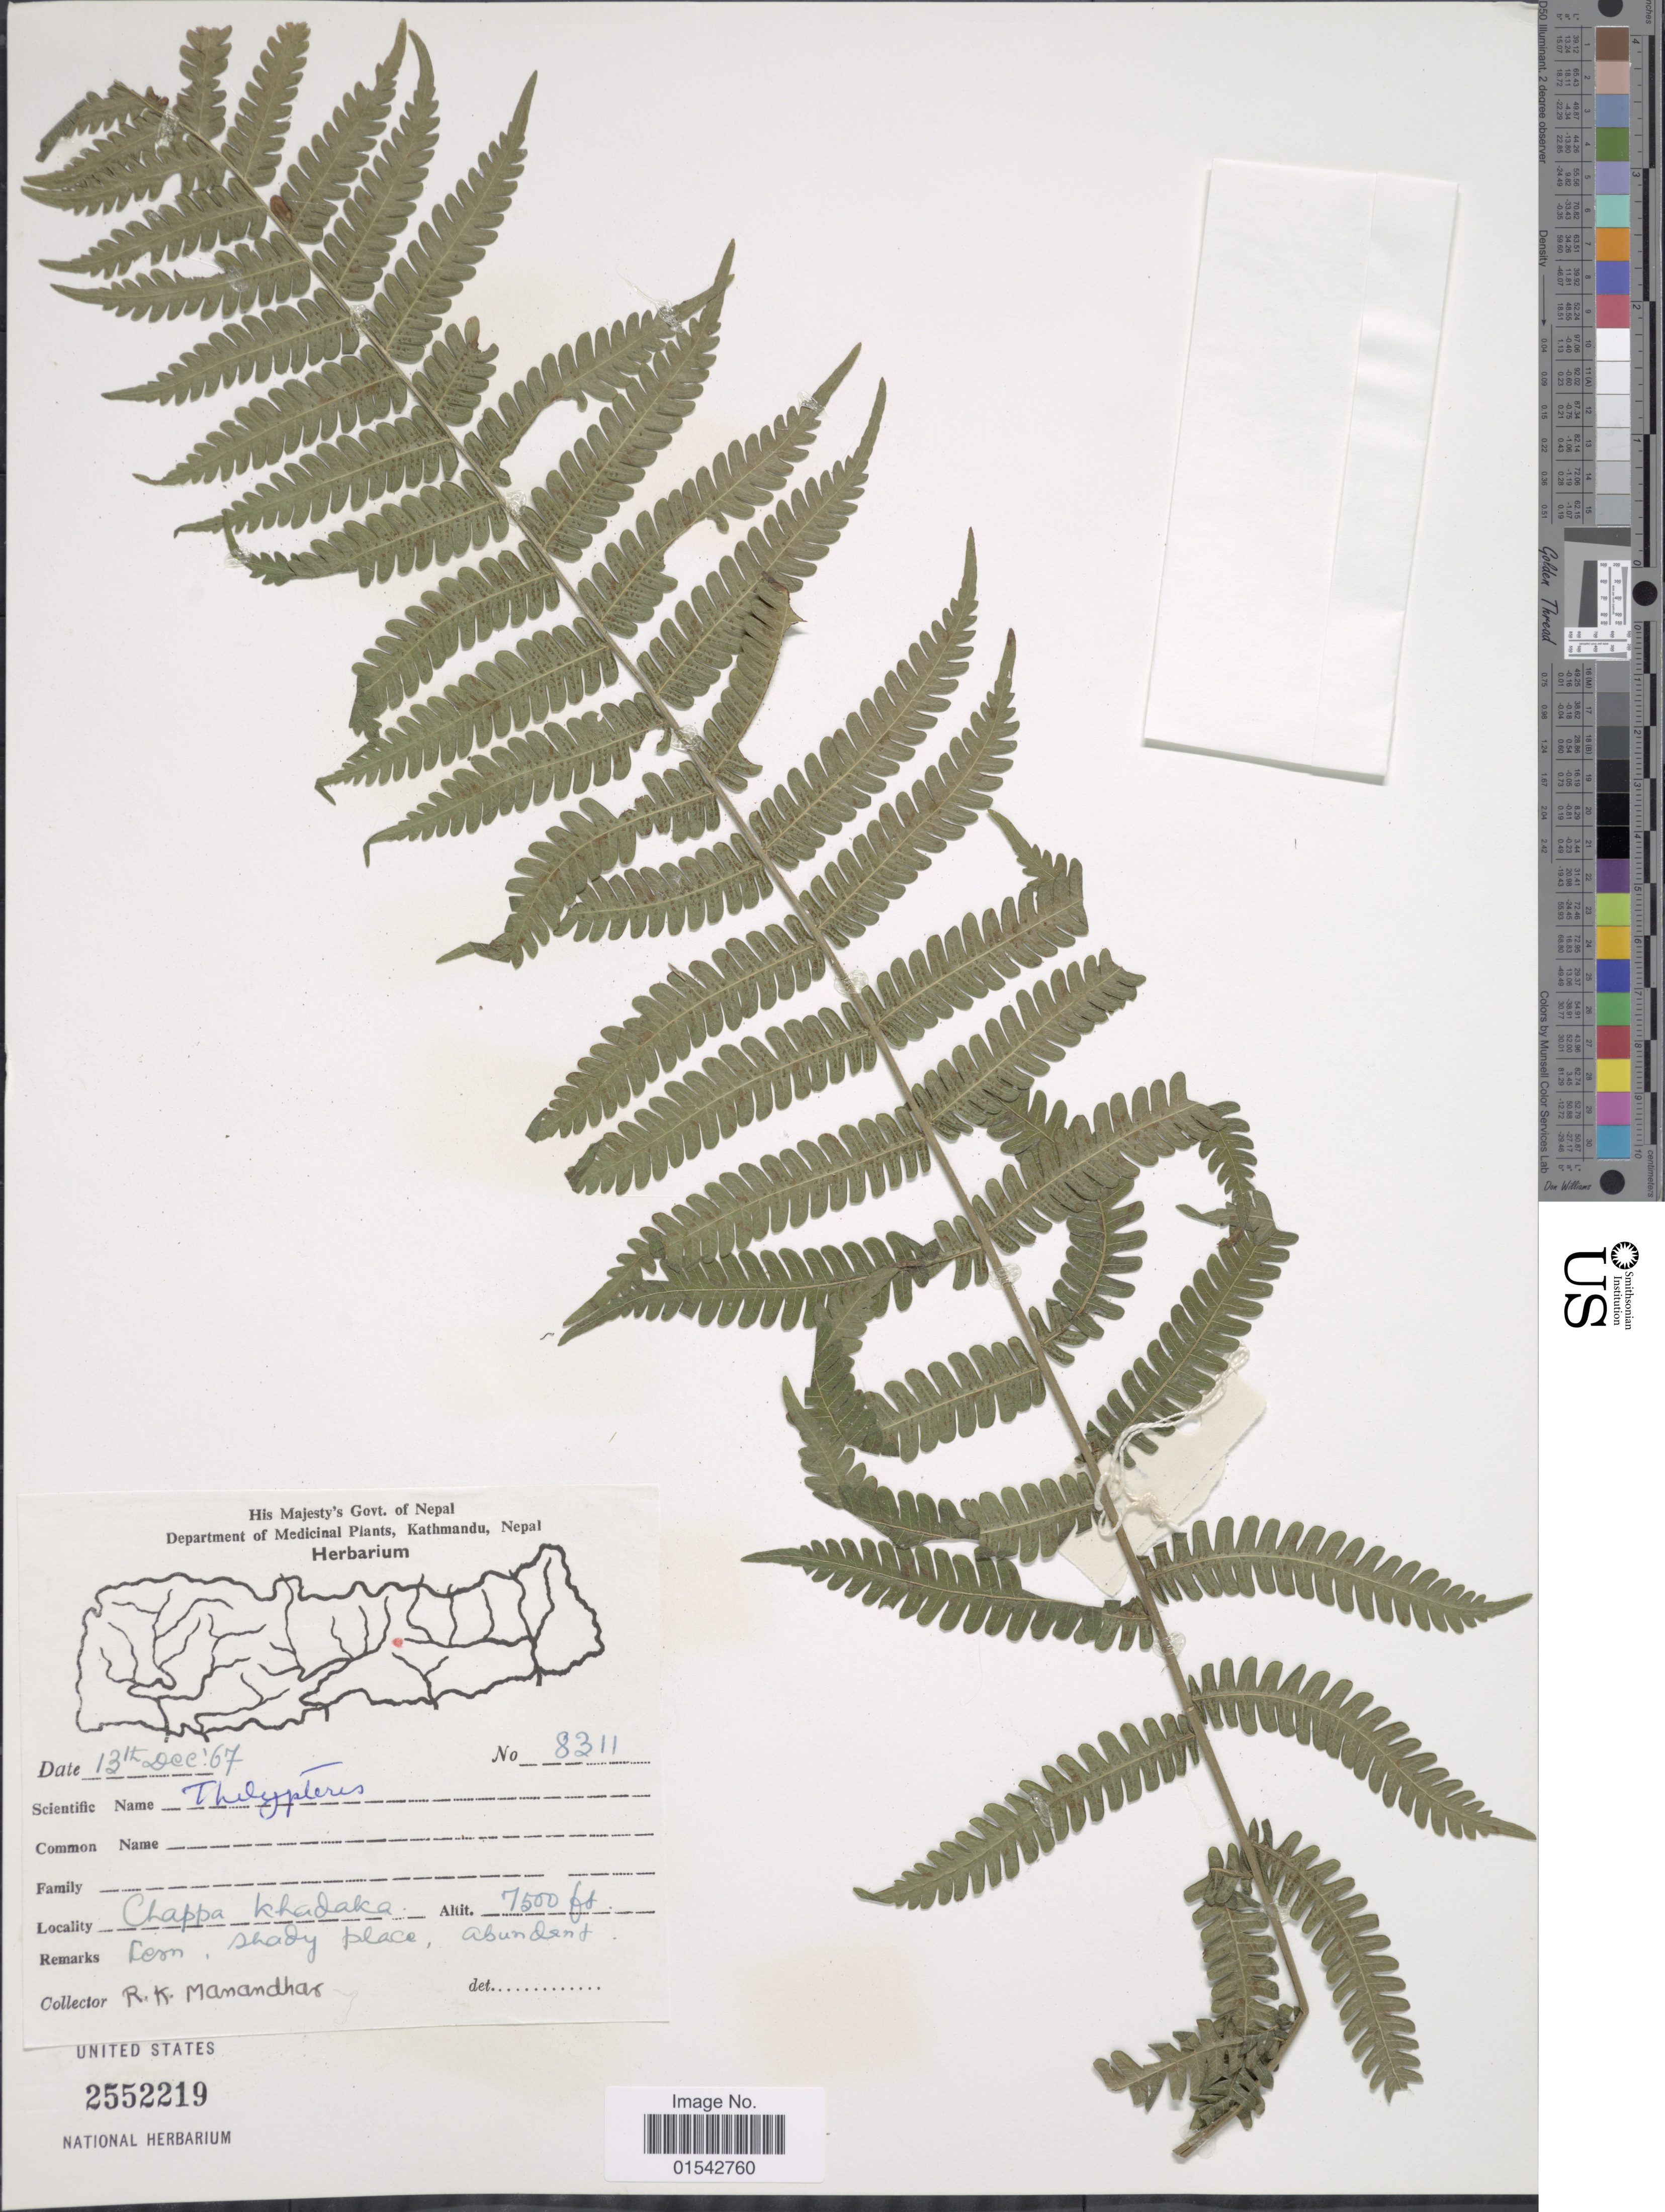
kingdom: Plantae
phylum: Tracheophyta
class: Polypodiopsida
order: Polypodiales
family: Thelypteridaceae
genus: Cyclosorus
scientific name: Cyclosorus sp.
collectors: R. Manandhar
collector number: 8311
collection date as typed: Transcribed d/m/y: 13/12/67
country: Nepal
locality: Kathmandu, Chappa Khadaka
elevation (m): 2286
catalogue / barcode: US 2552219